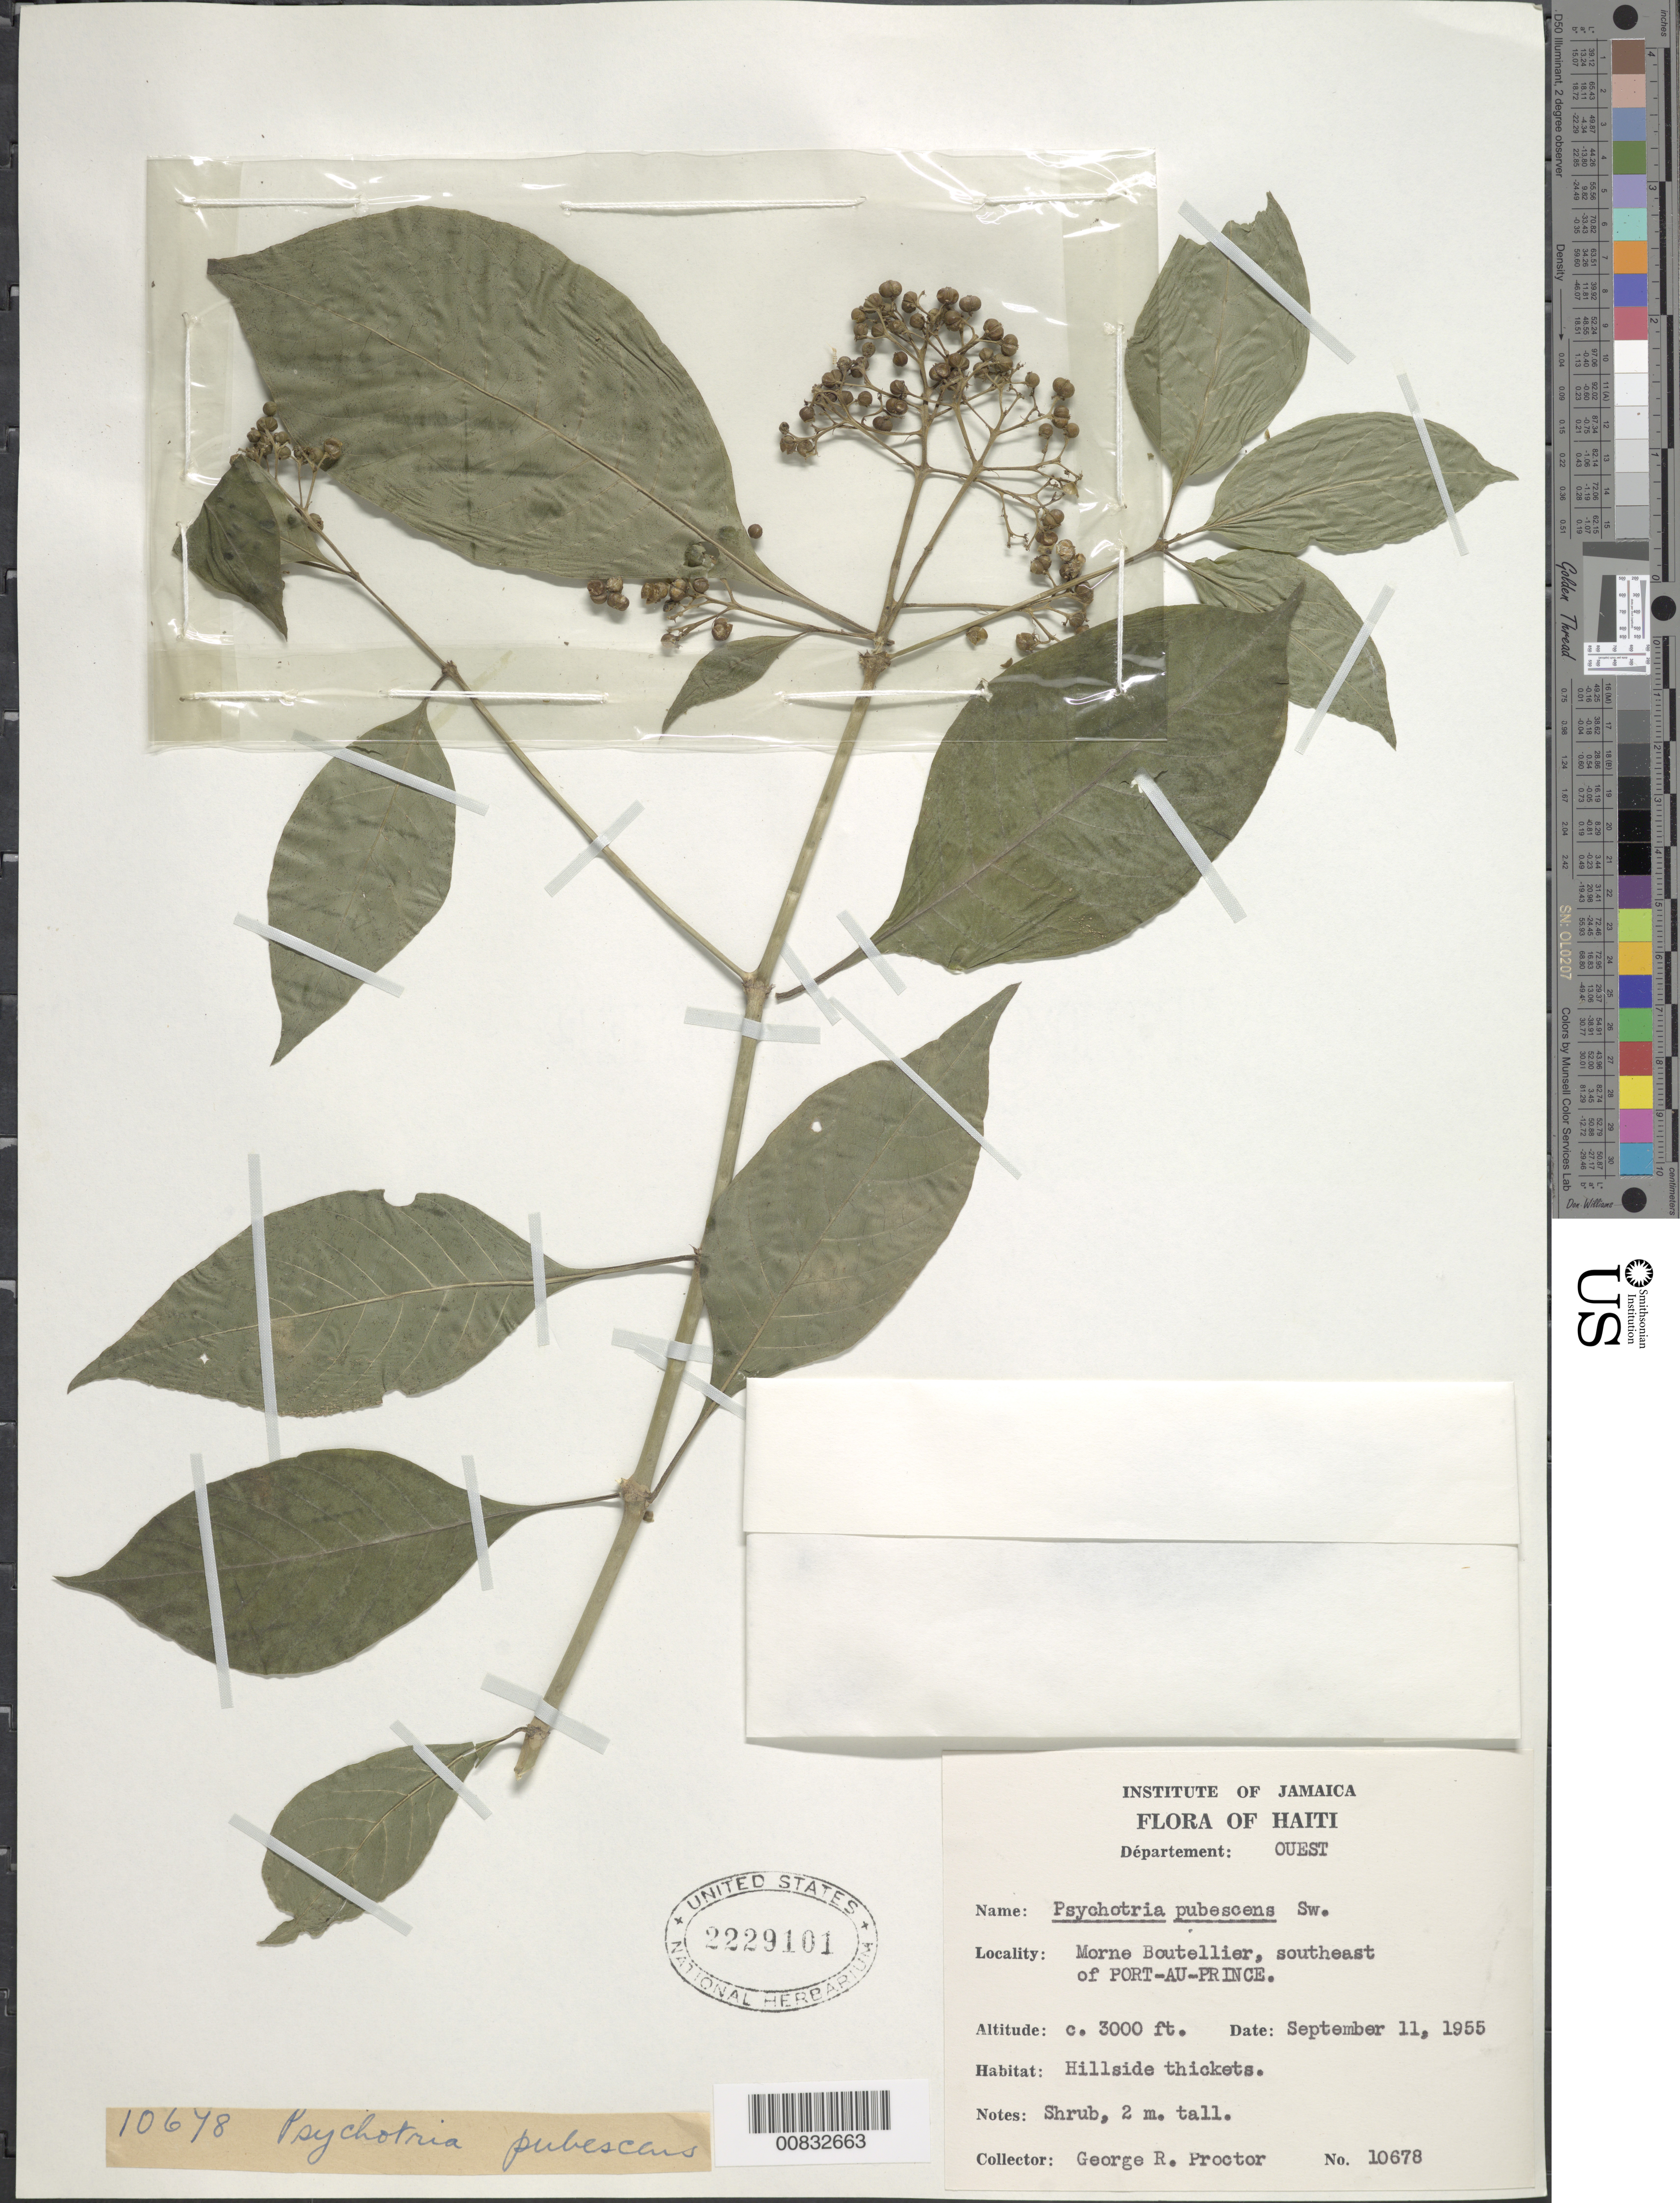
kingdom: Plantae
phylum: Tracheophyta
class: Magnoliopsida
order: Gentianales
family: Rubiaceae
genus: Psychotria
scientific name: Psychotria pubescens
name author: Sw.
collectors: G. R. Proctor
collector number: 10678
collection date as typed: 11 Sep 1955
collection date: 1955-09-11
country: Haiti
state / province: Ouest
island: Hispaniola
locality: Morne Boutellier, SE of Port au Prince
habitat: Hillside thickets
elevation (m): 914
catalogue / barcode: US 2229101